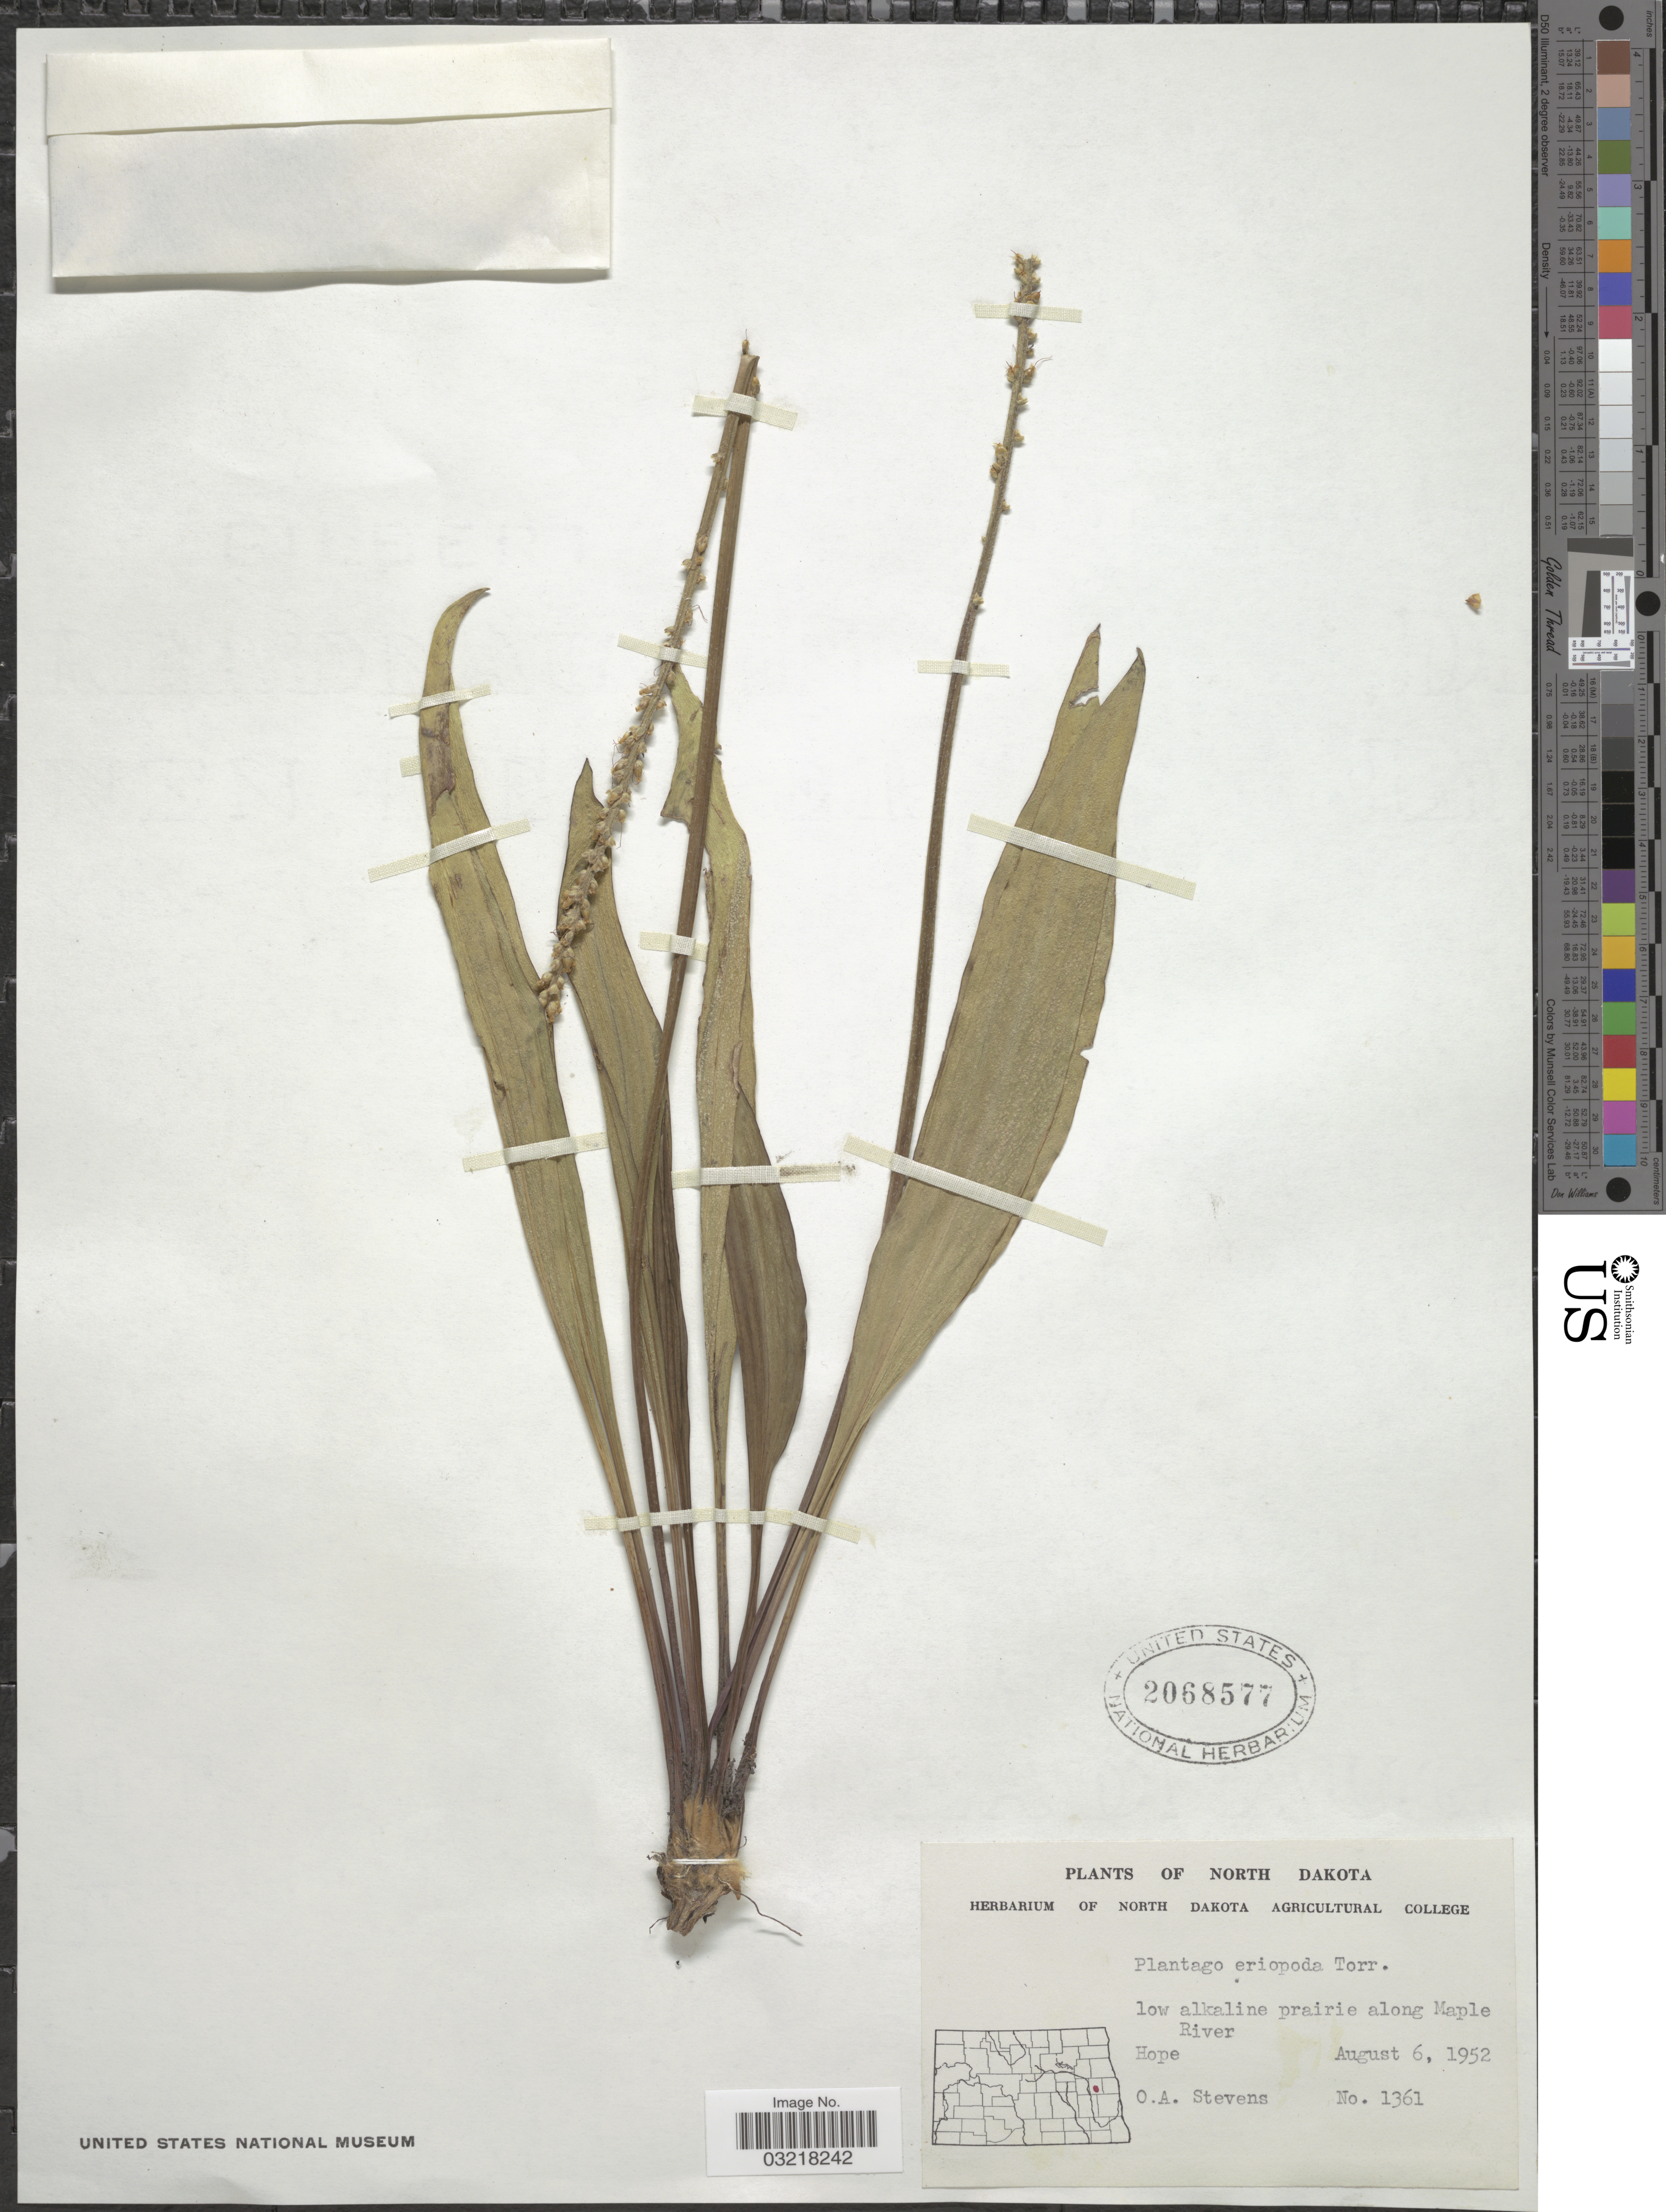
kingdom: Plantae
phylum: Tracheophyta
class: Magnoliopsida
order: Lamiales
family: Plantaginaceae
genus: Plantago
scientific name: Plantago eriopoda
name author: Torr.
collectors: O. A. Stevens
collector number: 1361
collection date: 1952-08-06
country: United States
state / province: North Dakota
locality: Low alkaline prairie along Maple River. Hope.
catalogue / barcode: US 2068577